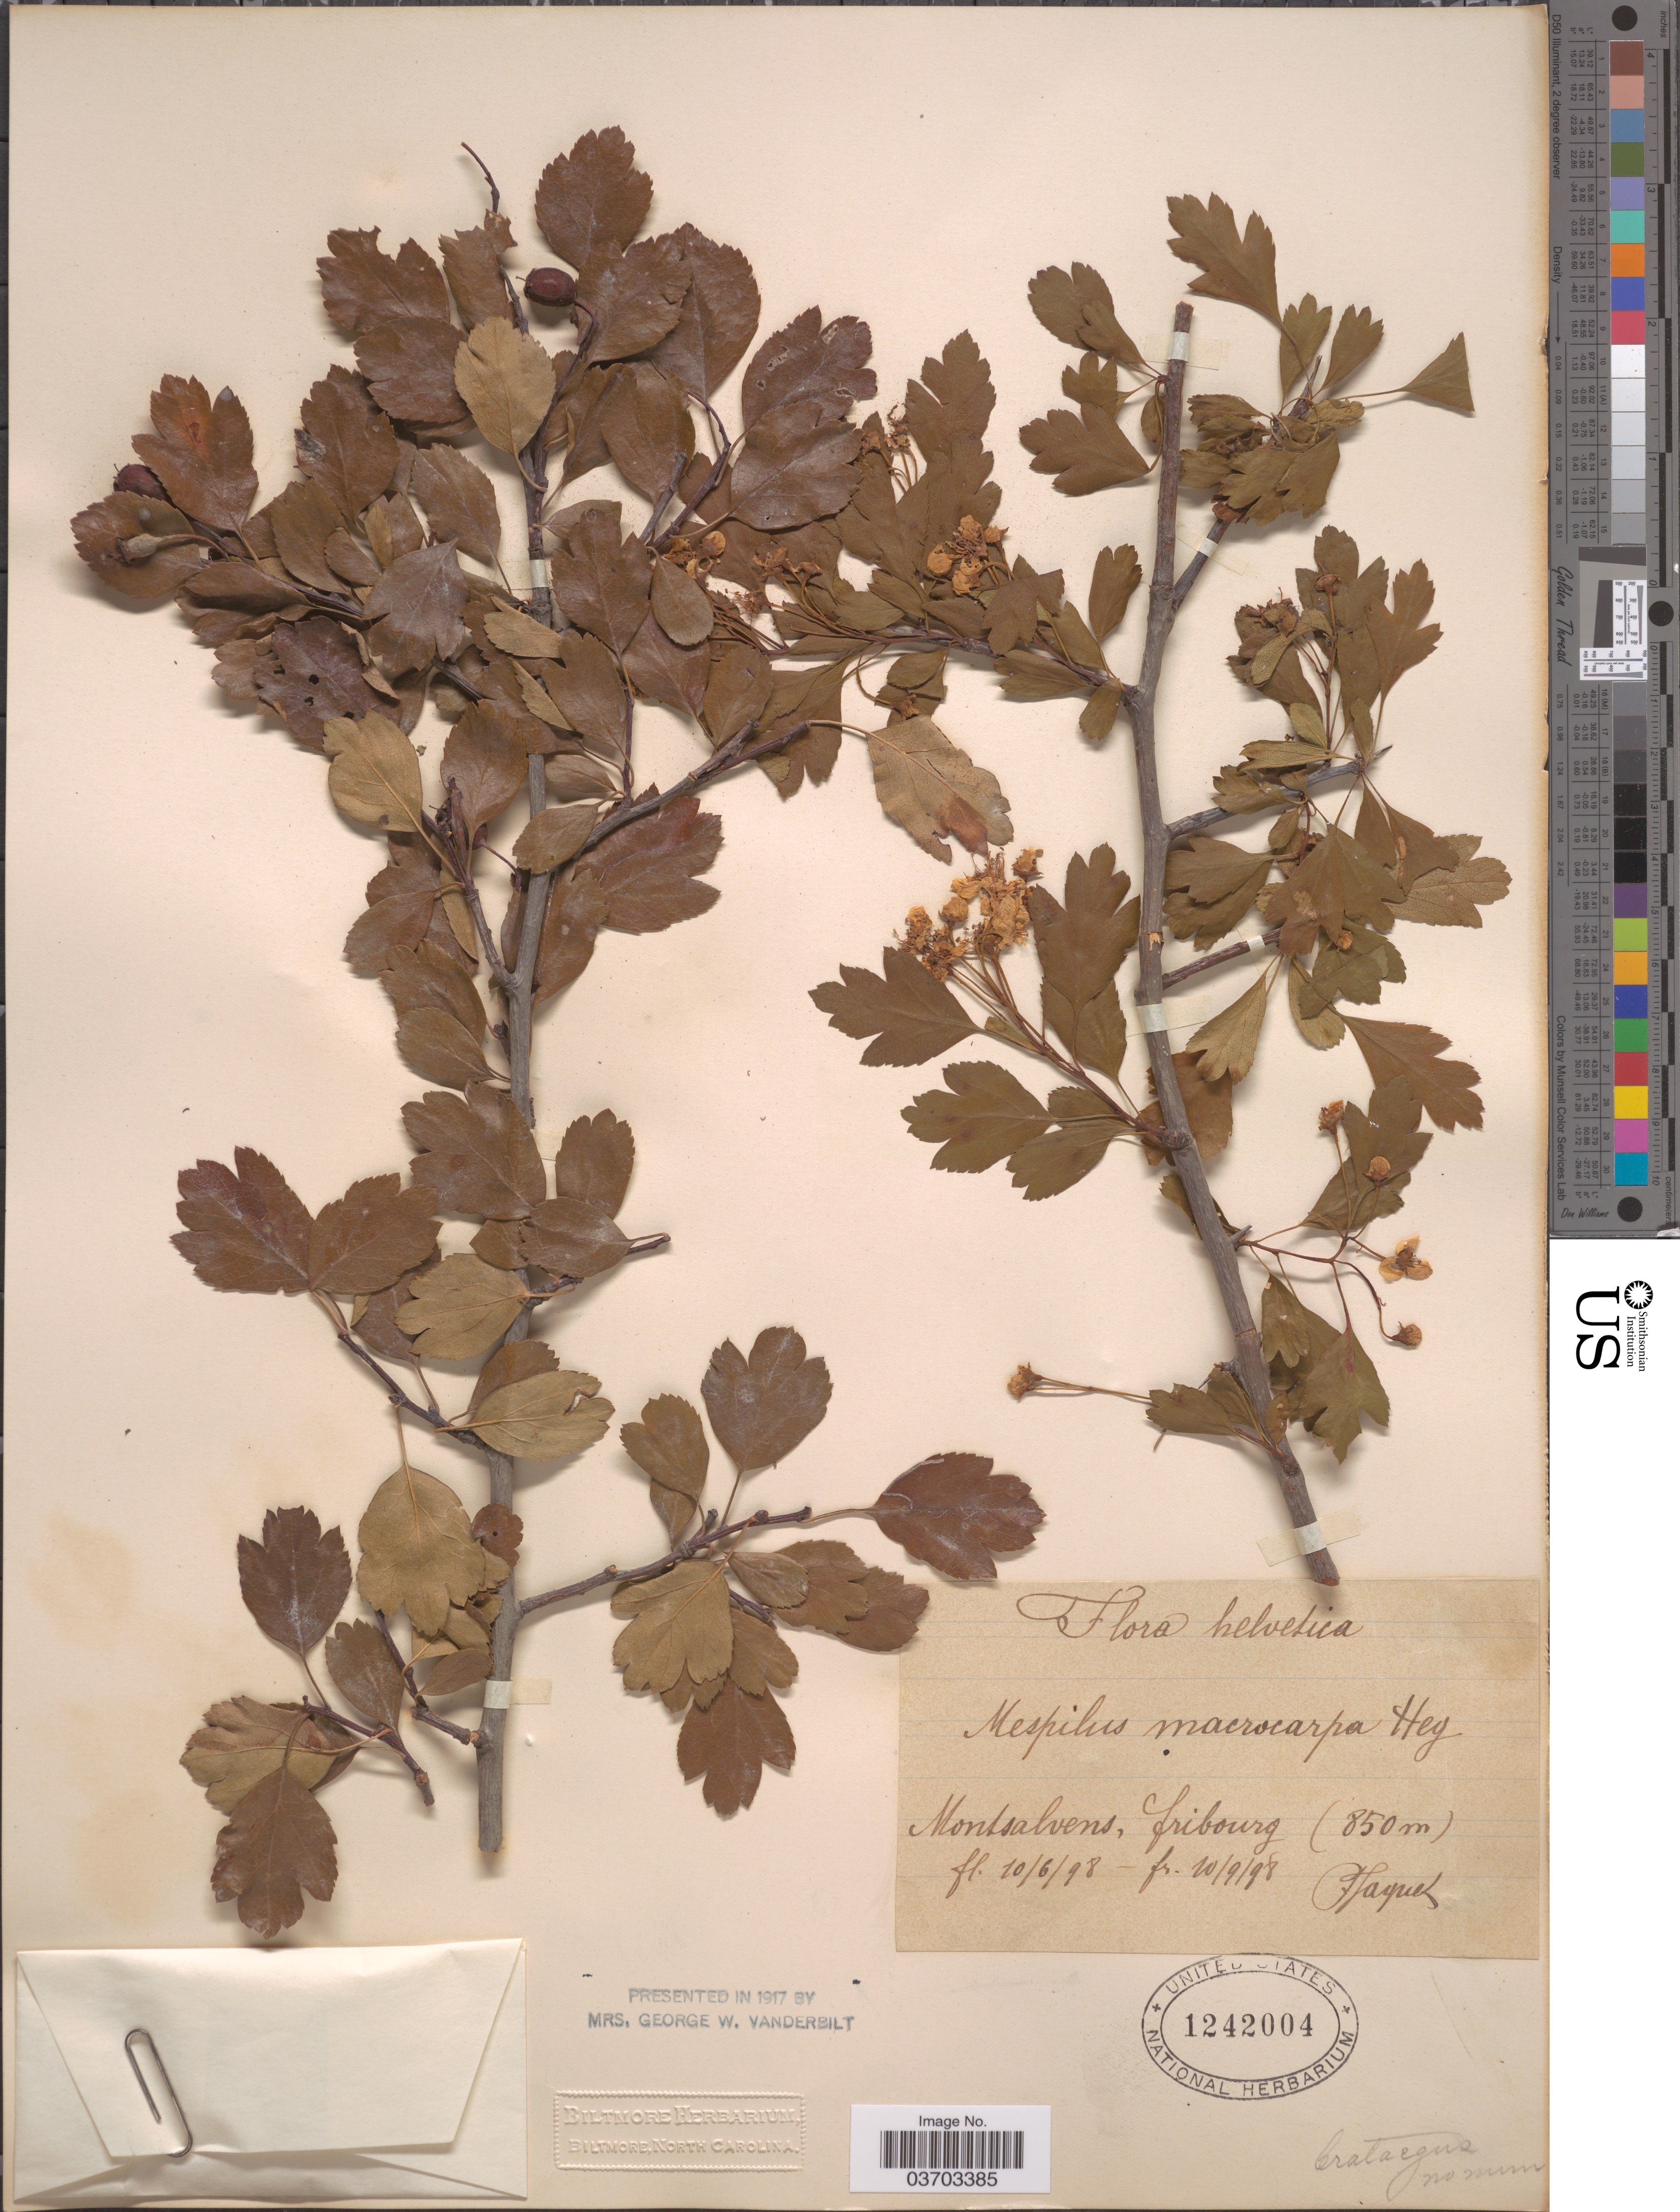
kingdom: Plantae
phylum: Tracheophyta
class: Magnoliopsida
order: Rosales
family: Rosaceae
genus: Crataegus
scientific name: Crataegus macrocarpa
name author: Hegetschw.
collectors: F. Jaquet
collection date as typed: Transcribed d/m/y: 10/6/98 to 10/9/98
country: Switzerland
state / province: Fribourg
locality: Helvetica. Montsalvens.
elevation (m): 850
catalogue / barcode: US 1242004